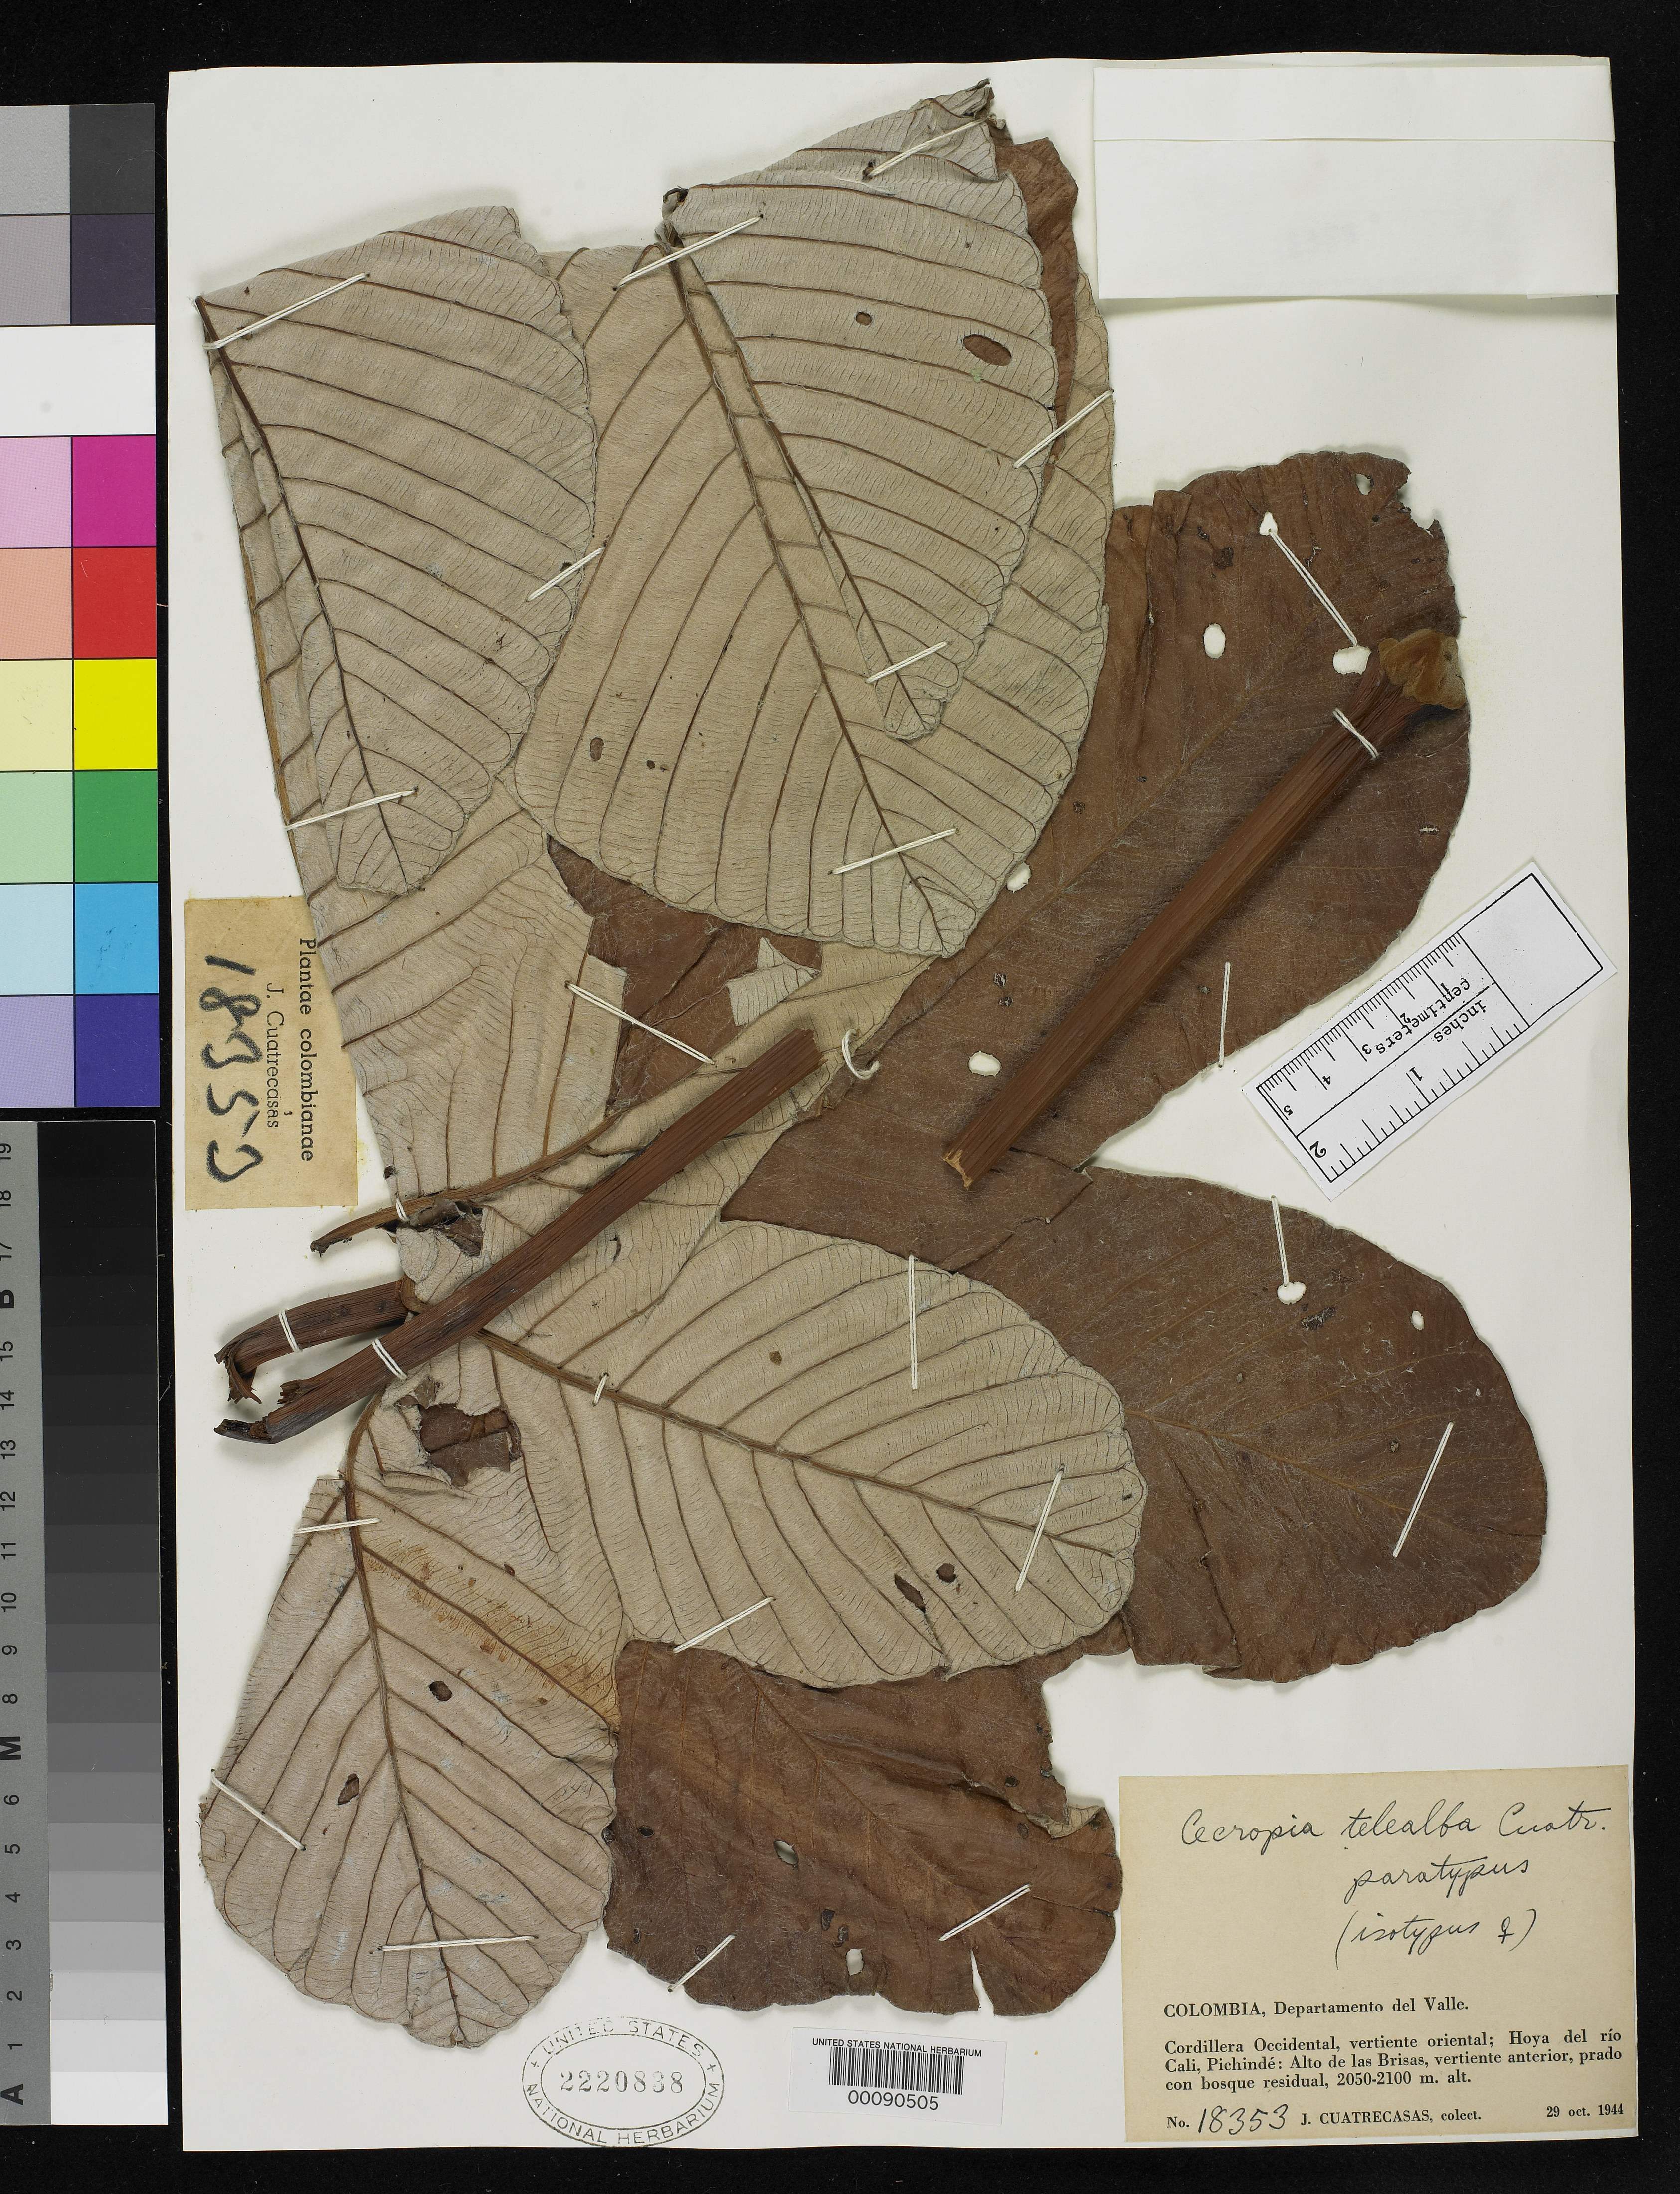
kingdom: Plantae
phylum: Tracheophyta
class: Magnoliopsida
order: Rosales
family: Urticaceae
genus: Cecropia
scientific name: Cecropia telealba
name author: Cuatrec.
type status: Paratype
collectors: J. Cuatrecasas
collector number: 18353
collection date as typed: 29 Oct 1944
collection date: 1944-10-29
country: Colombia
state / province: Valle del Cauca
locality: Cordillera Occidental, Pichinde.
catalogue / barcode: US 2220838